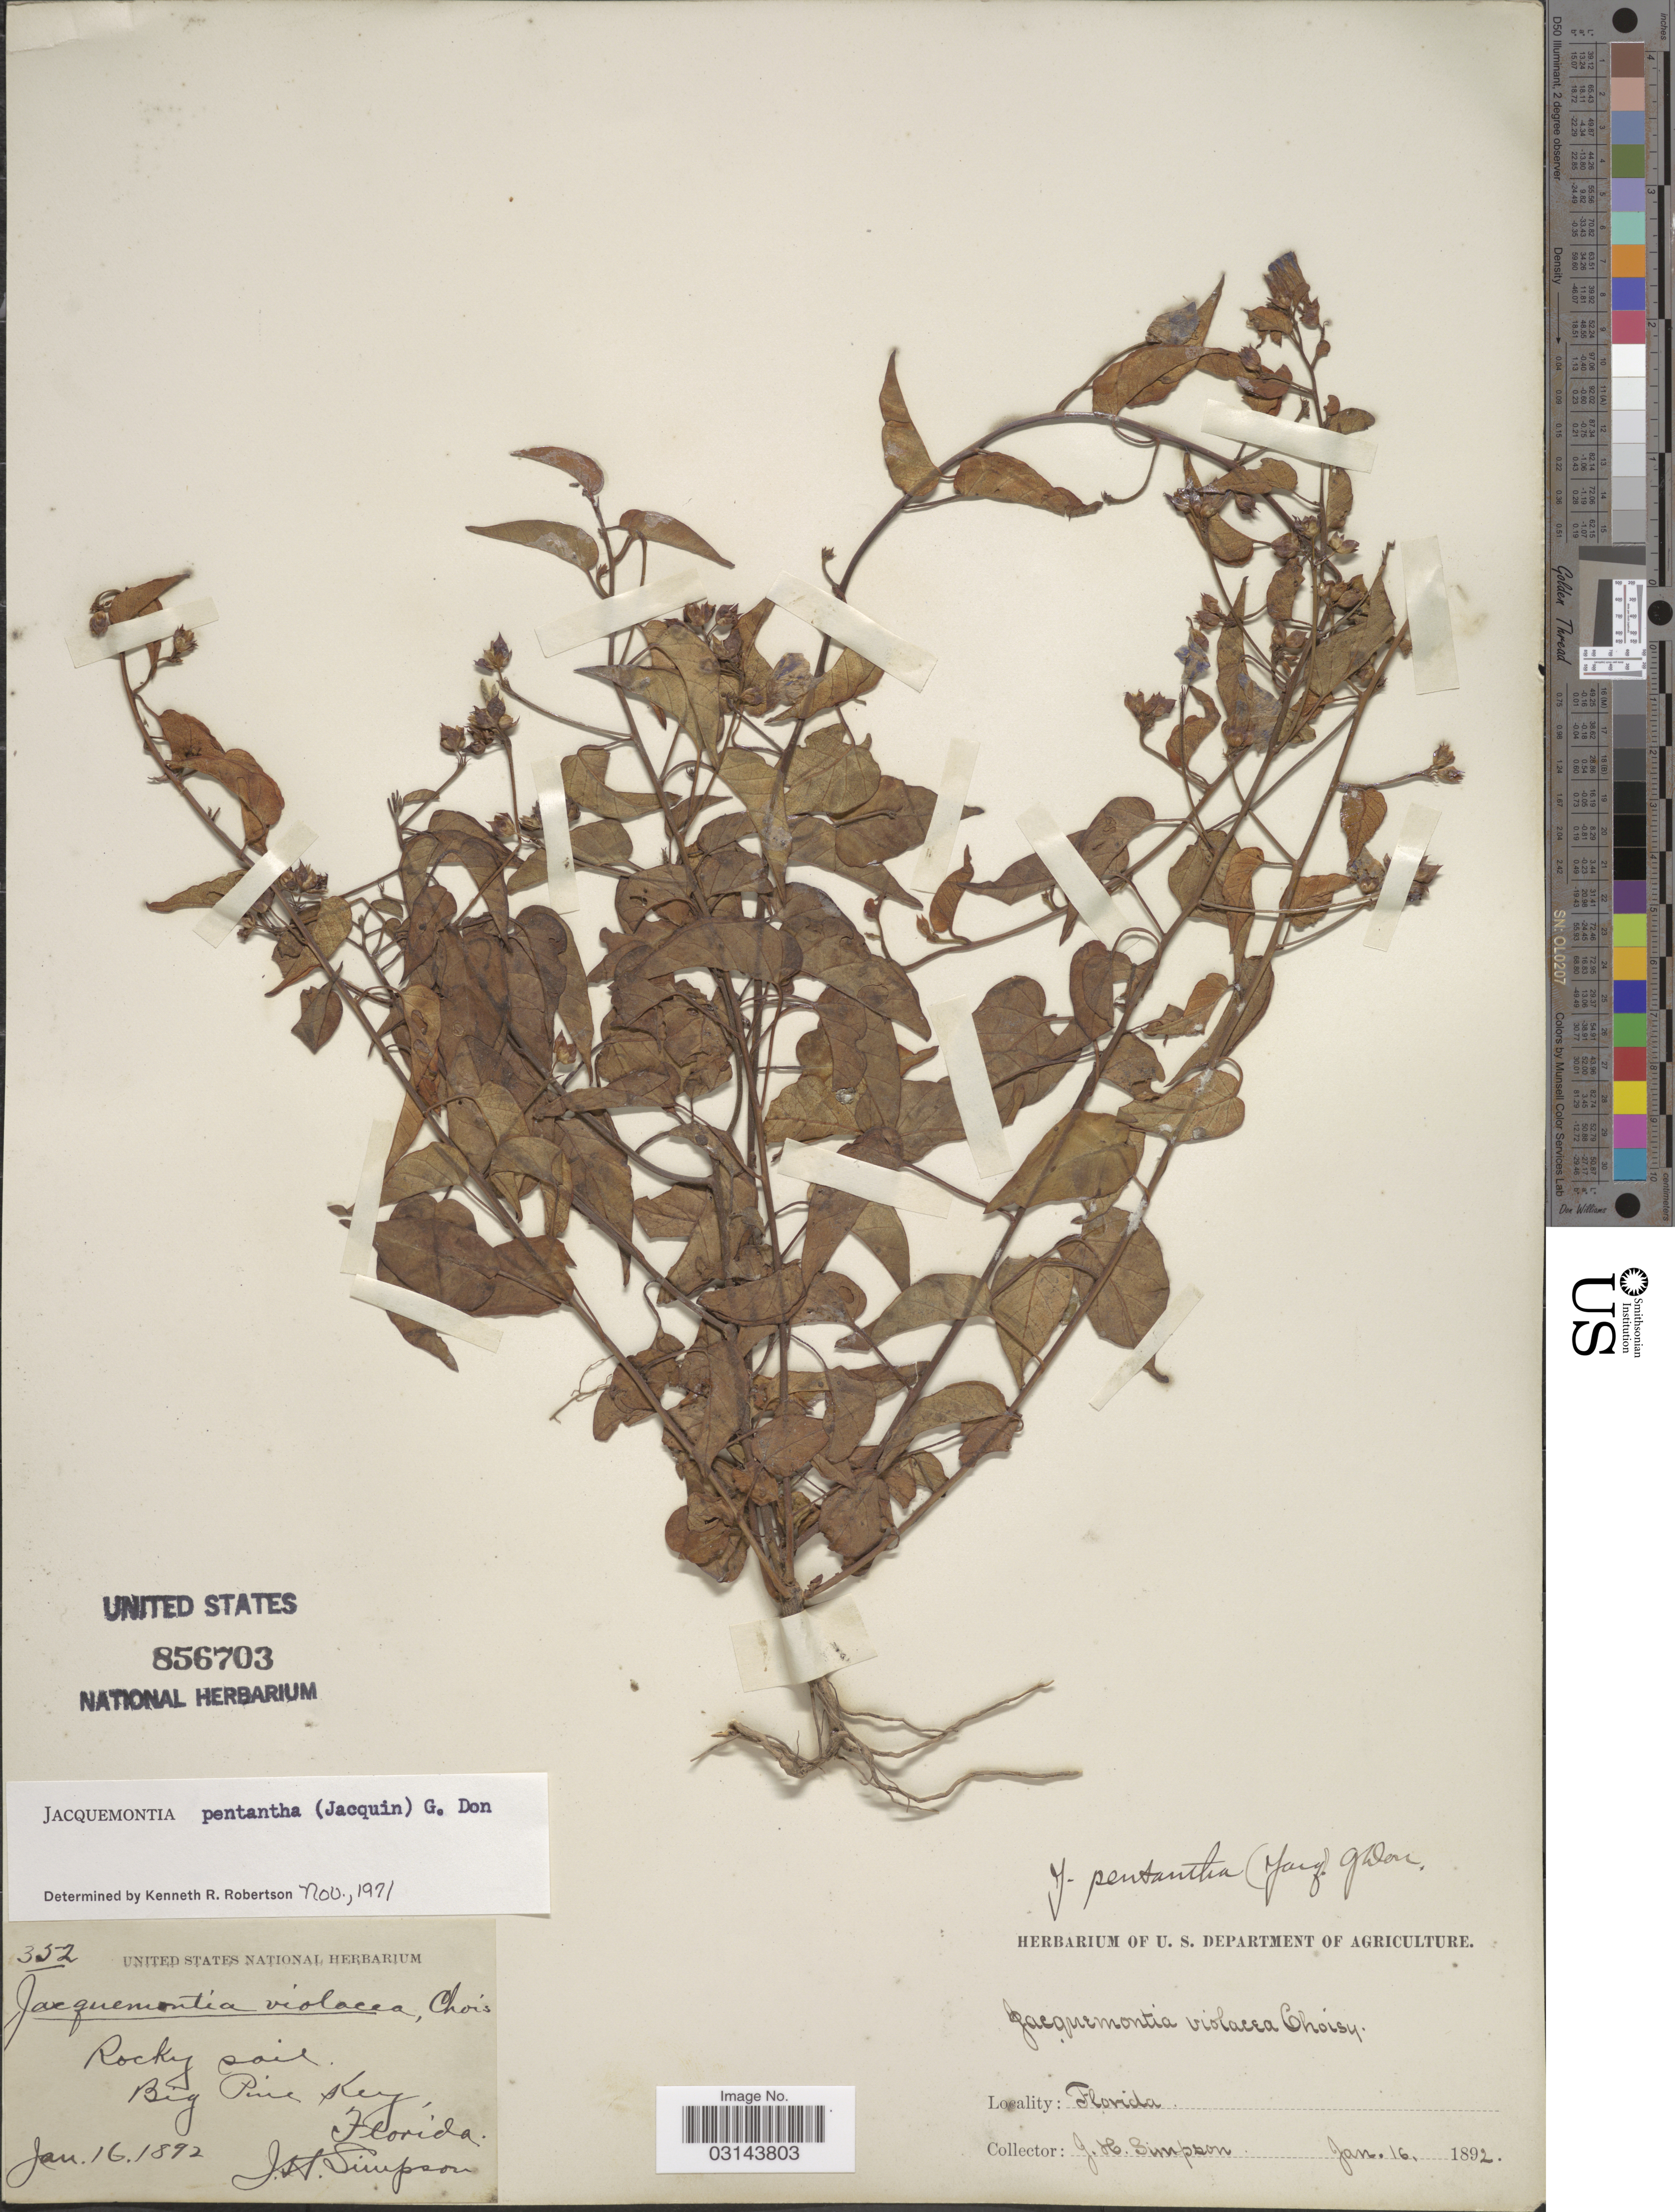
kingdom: Plantae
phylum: Tracheophyta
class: Magnoliopsida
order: Solanales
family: Convolvulaceae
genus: Jacquemontia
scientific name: Jacquemontia pentanthos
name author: (Jacq.) G. Don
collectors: J. H. Simpson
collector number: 352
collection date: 1892-01-16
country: United States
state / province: Florida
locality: Big Pine Key.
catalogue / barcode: US 856703